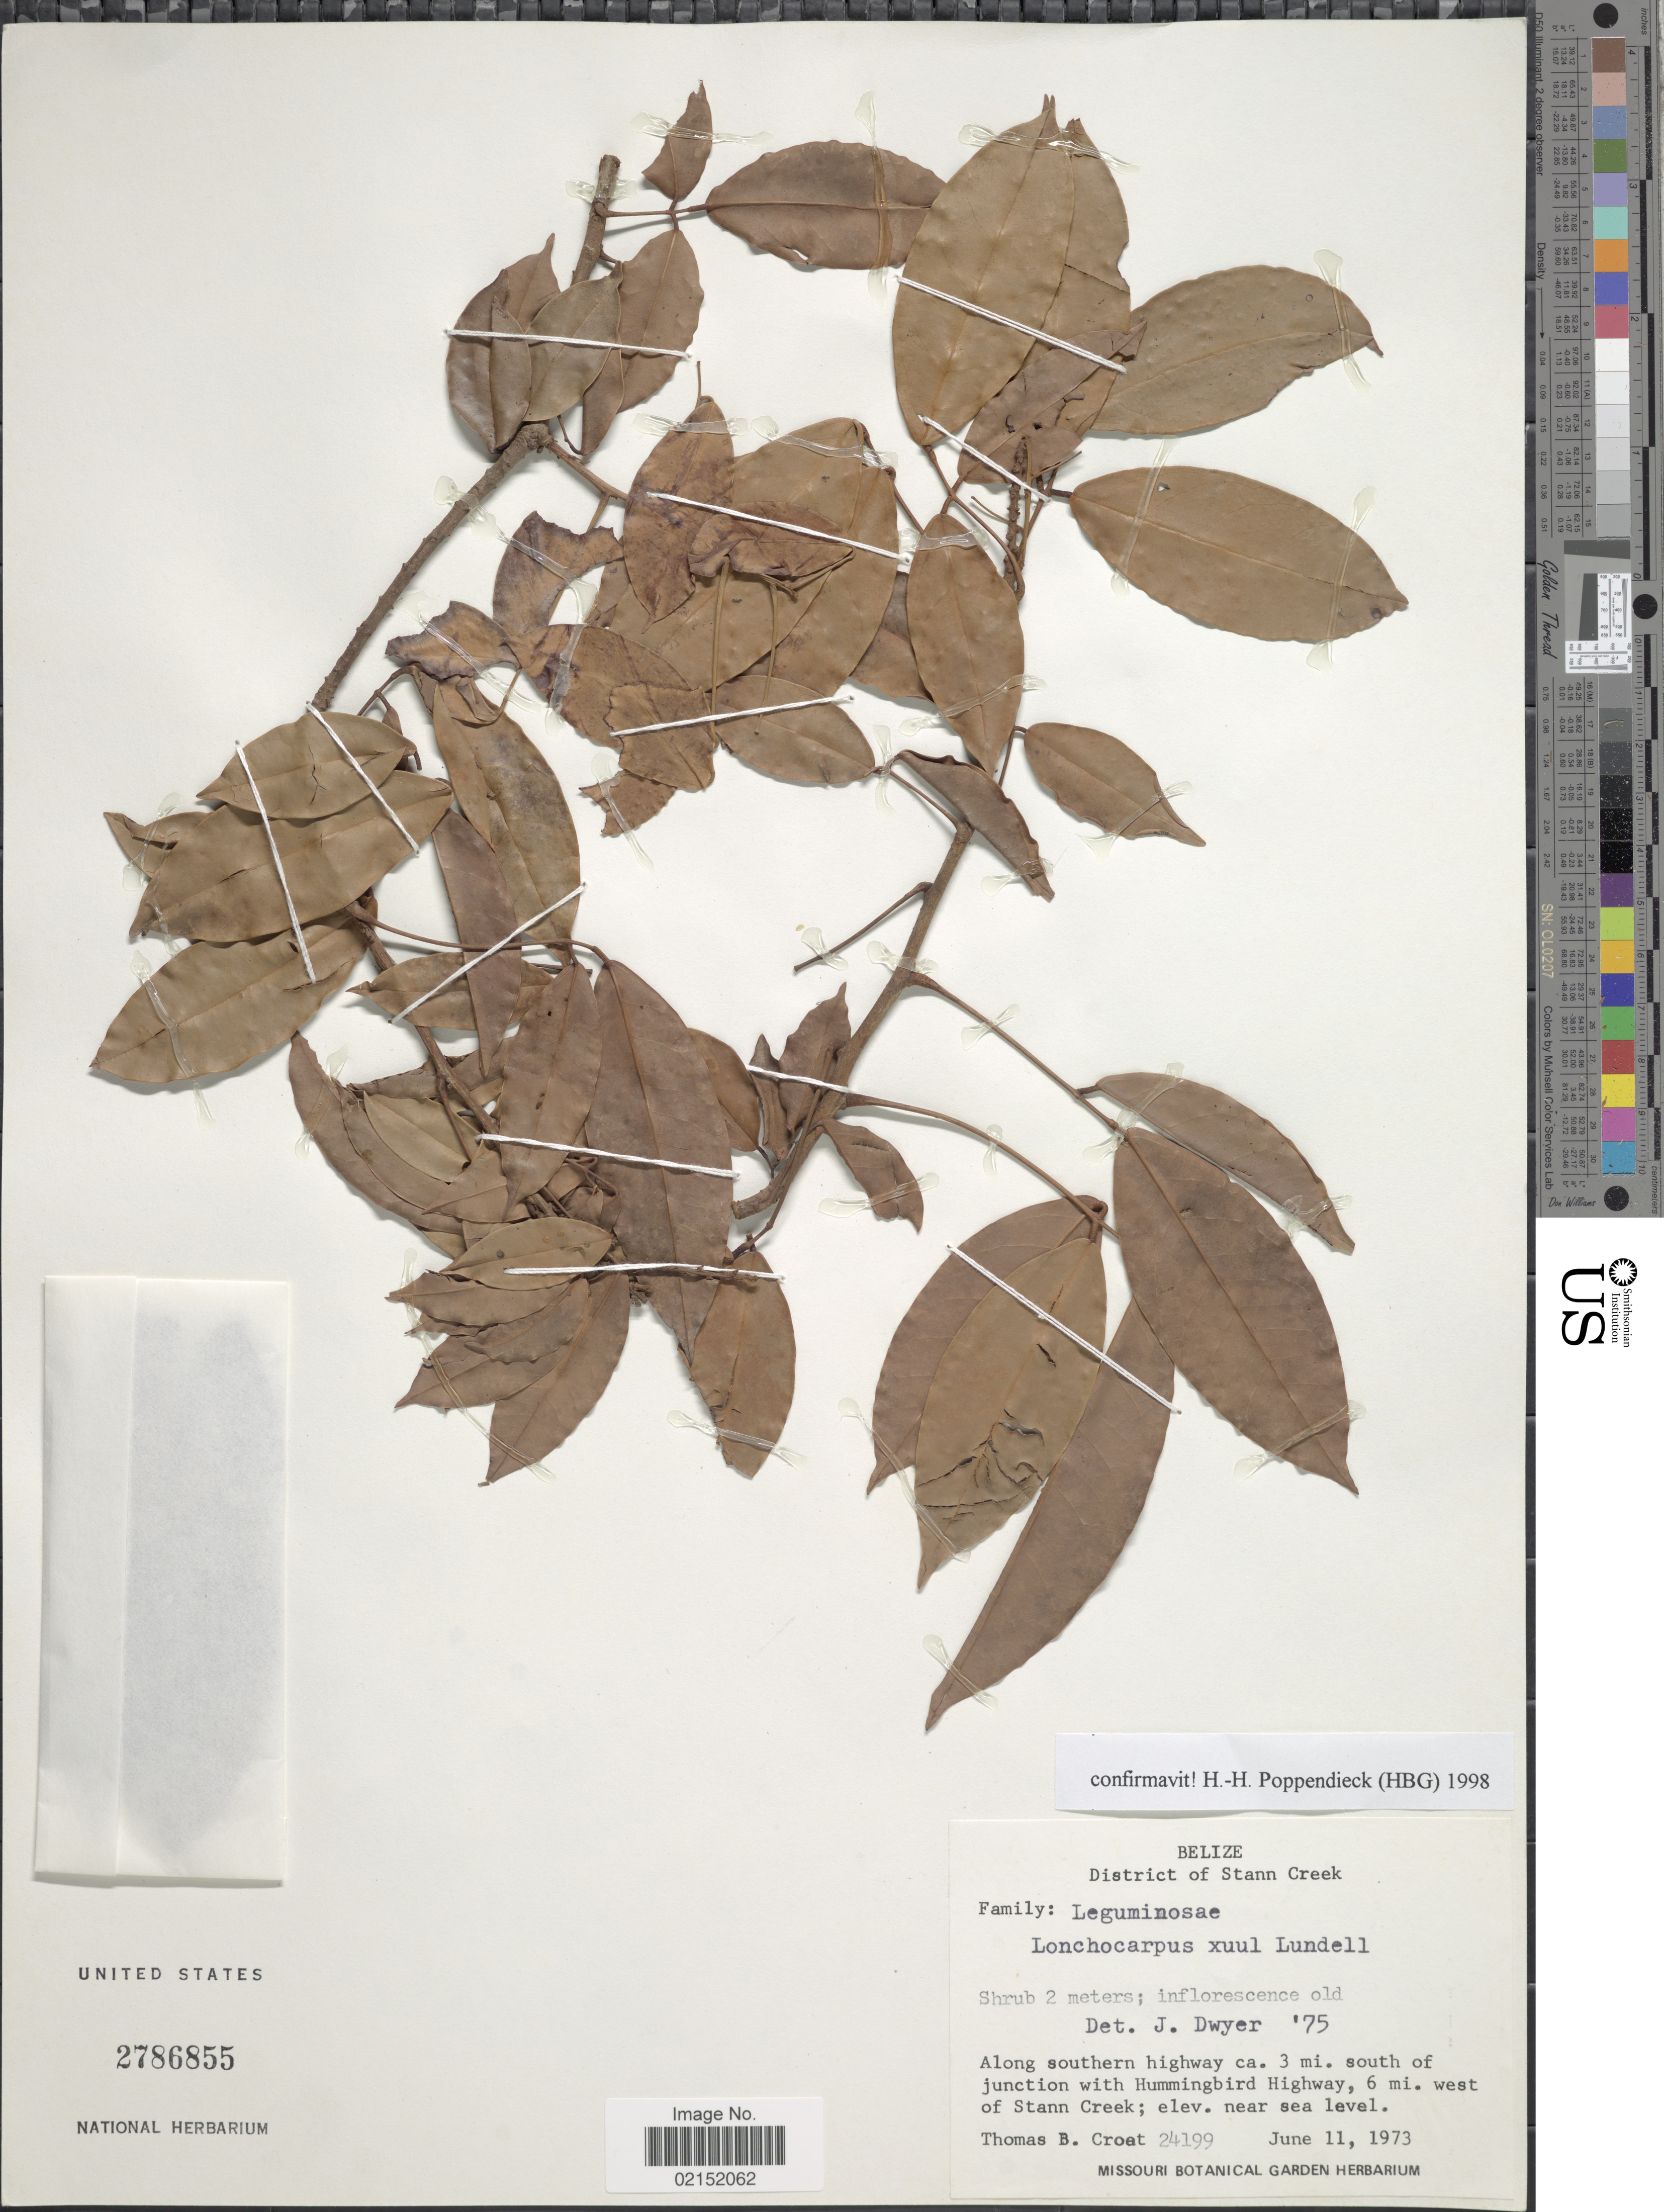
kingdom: Plantae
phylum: Tracheophyta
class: Magnoliopsida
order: Fabales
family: Fabaceae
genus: Lonchocarpus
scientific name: Lonchocarpus xuul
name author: Lundell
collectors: T. B. Croat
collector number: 24199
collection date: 1973-06-11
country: Belize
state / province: Stann Creek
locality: Along southern highway ca. 3 mi. south of junction with Hummingbird Highway, 6 mi. west of Stann Creek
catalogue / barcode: US 2786855